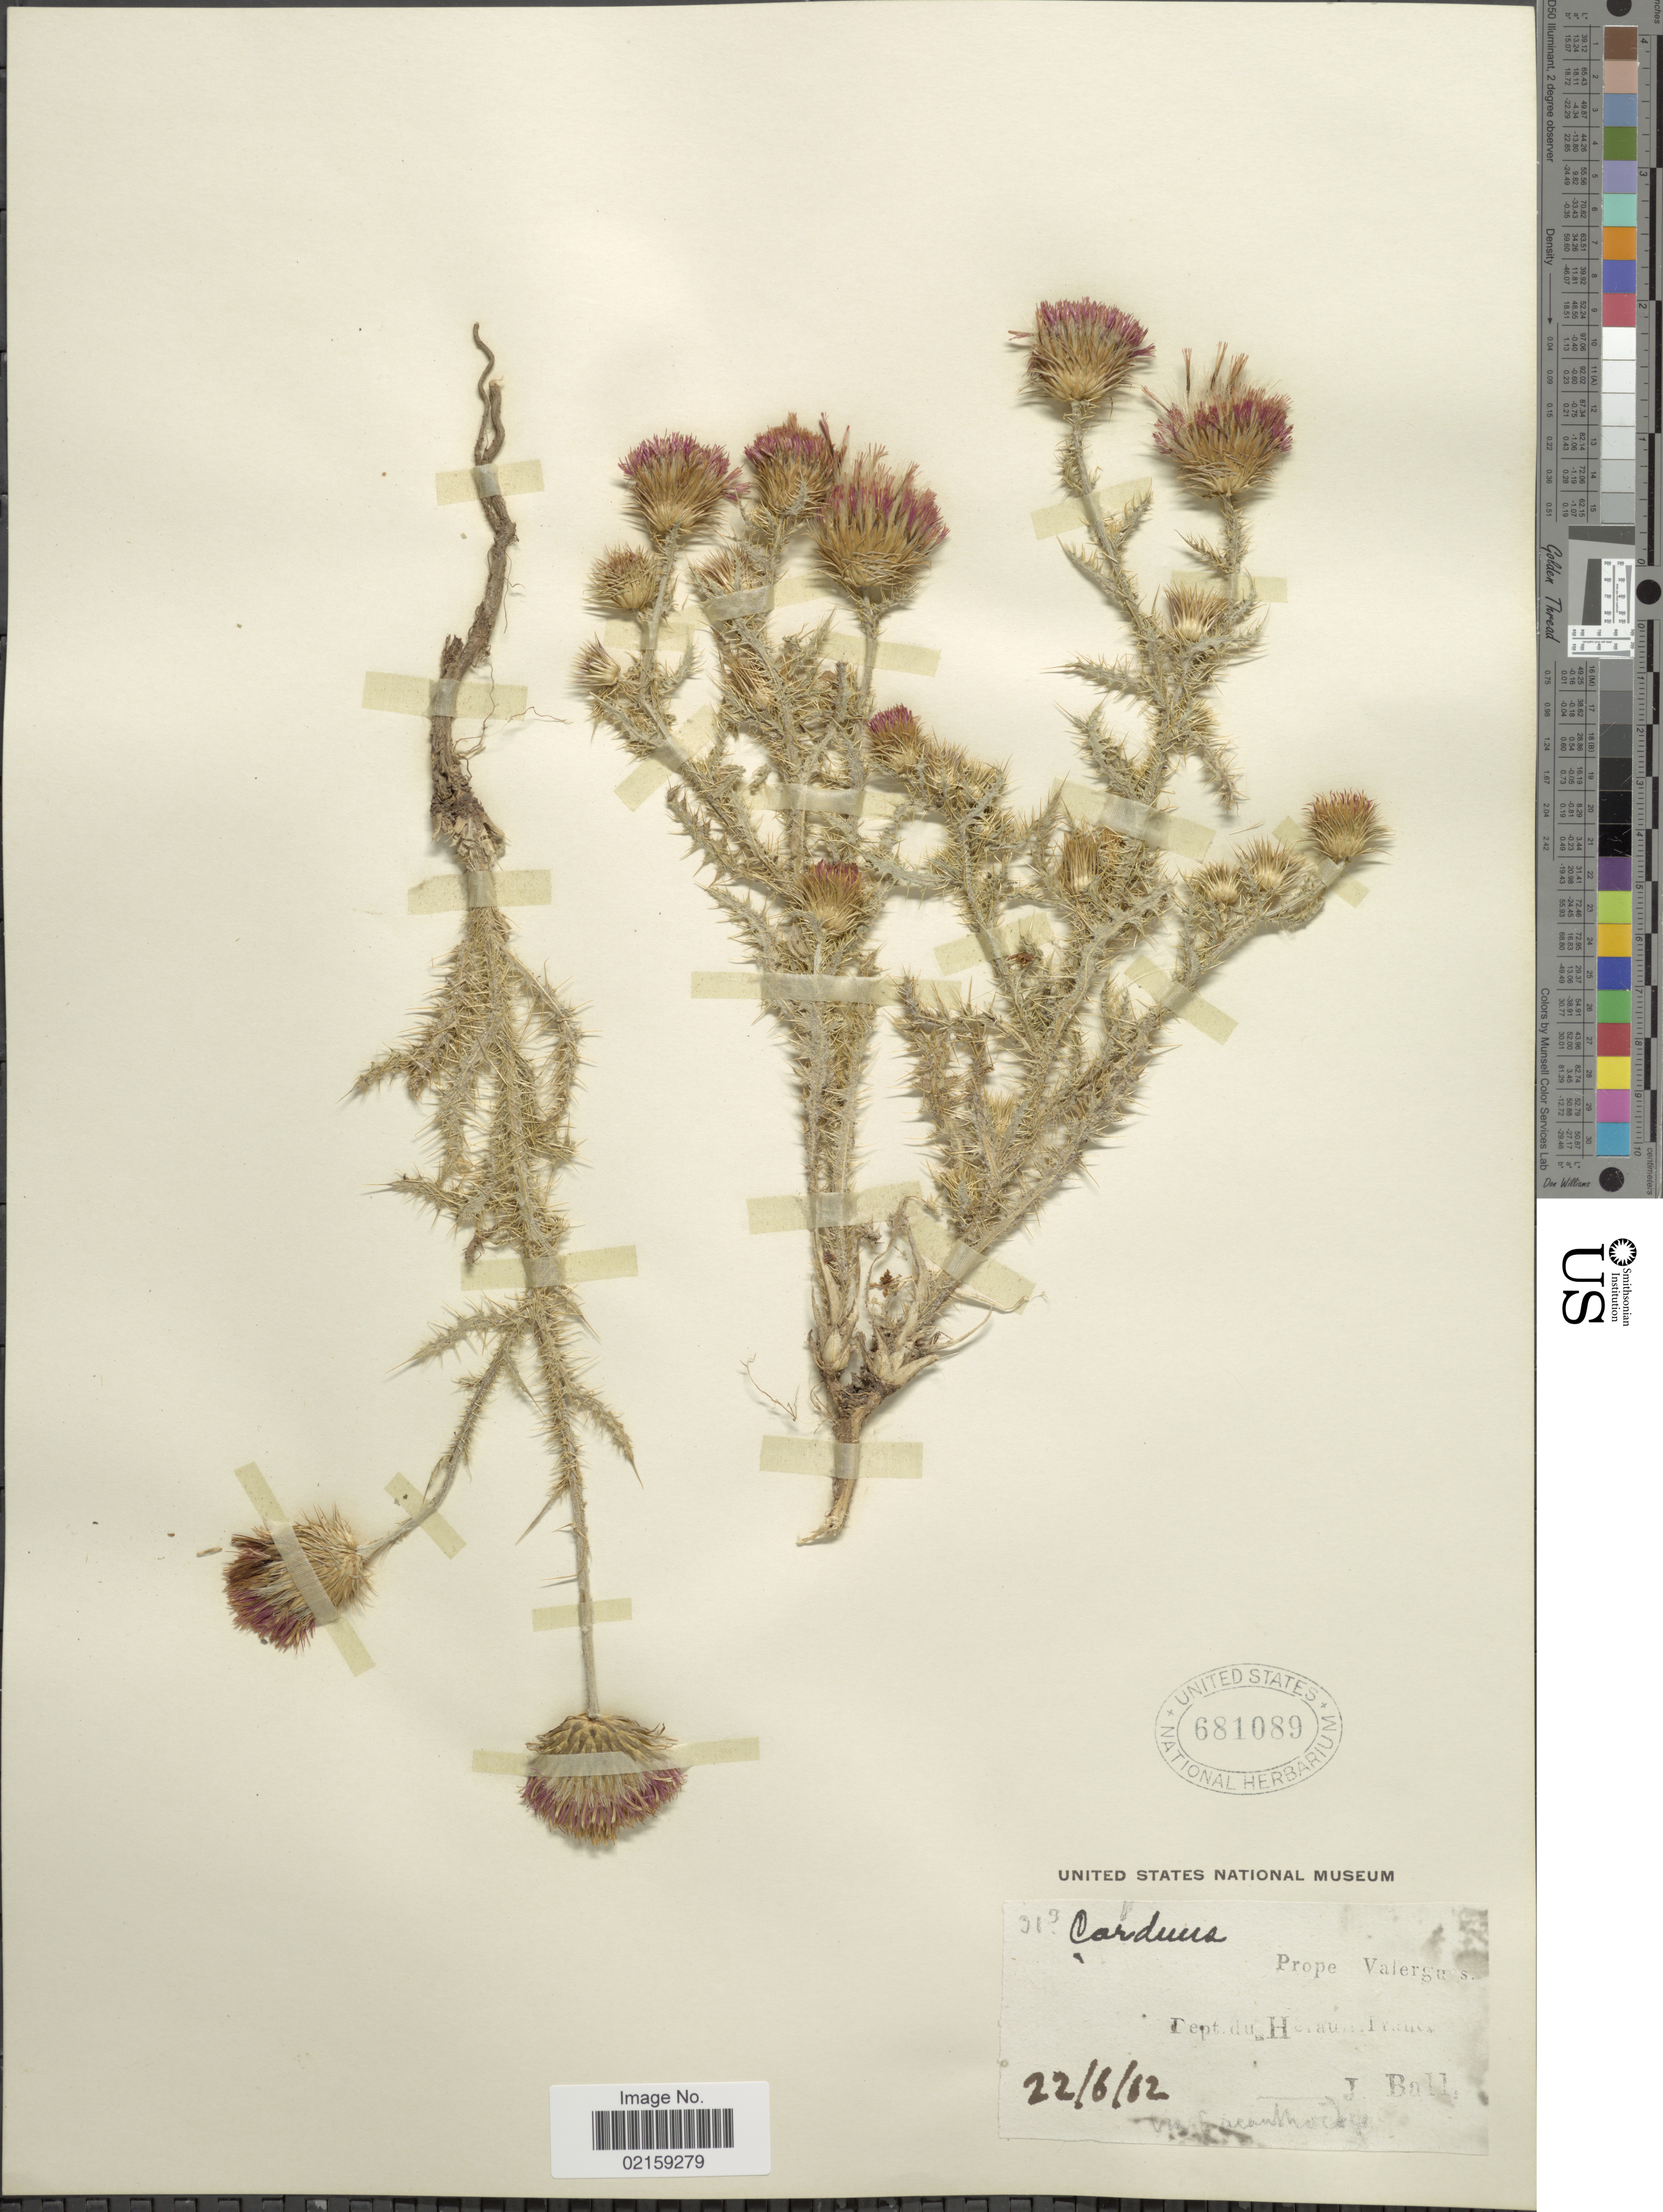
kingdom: Plantae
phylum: Tracheophyta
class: Magnoliopsida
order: Asterales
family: Asteraceae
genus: Cirsium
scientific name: Cirsium sp.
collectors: J. Ball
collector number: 313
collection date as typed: Transcribed d/m/y: 22/6/12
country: France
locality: Prope Valergues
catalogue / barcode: US 681089